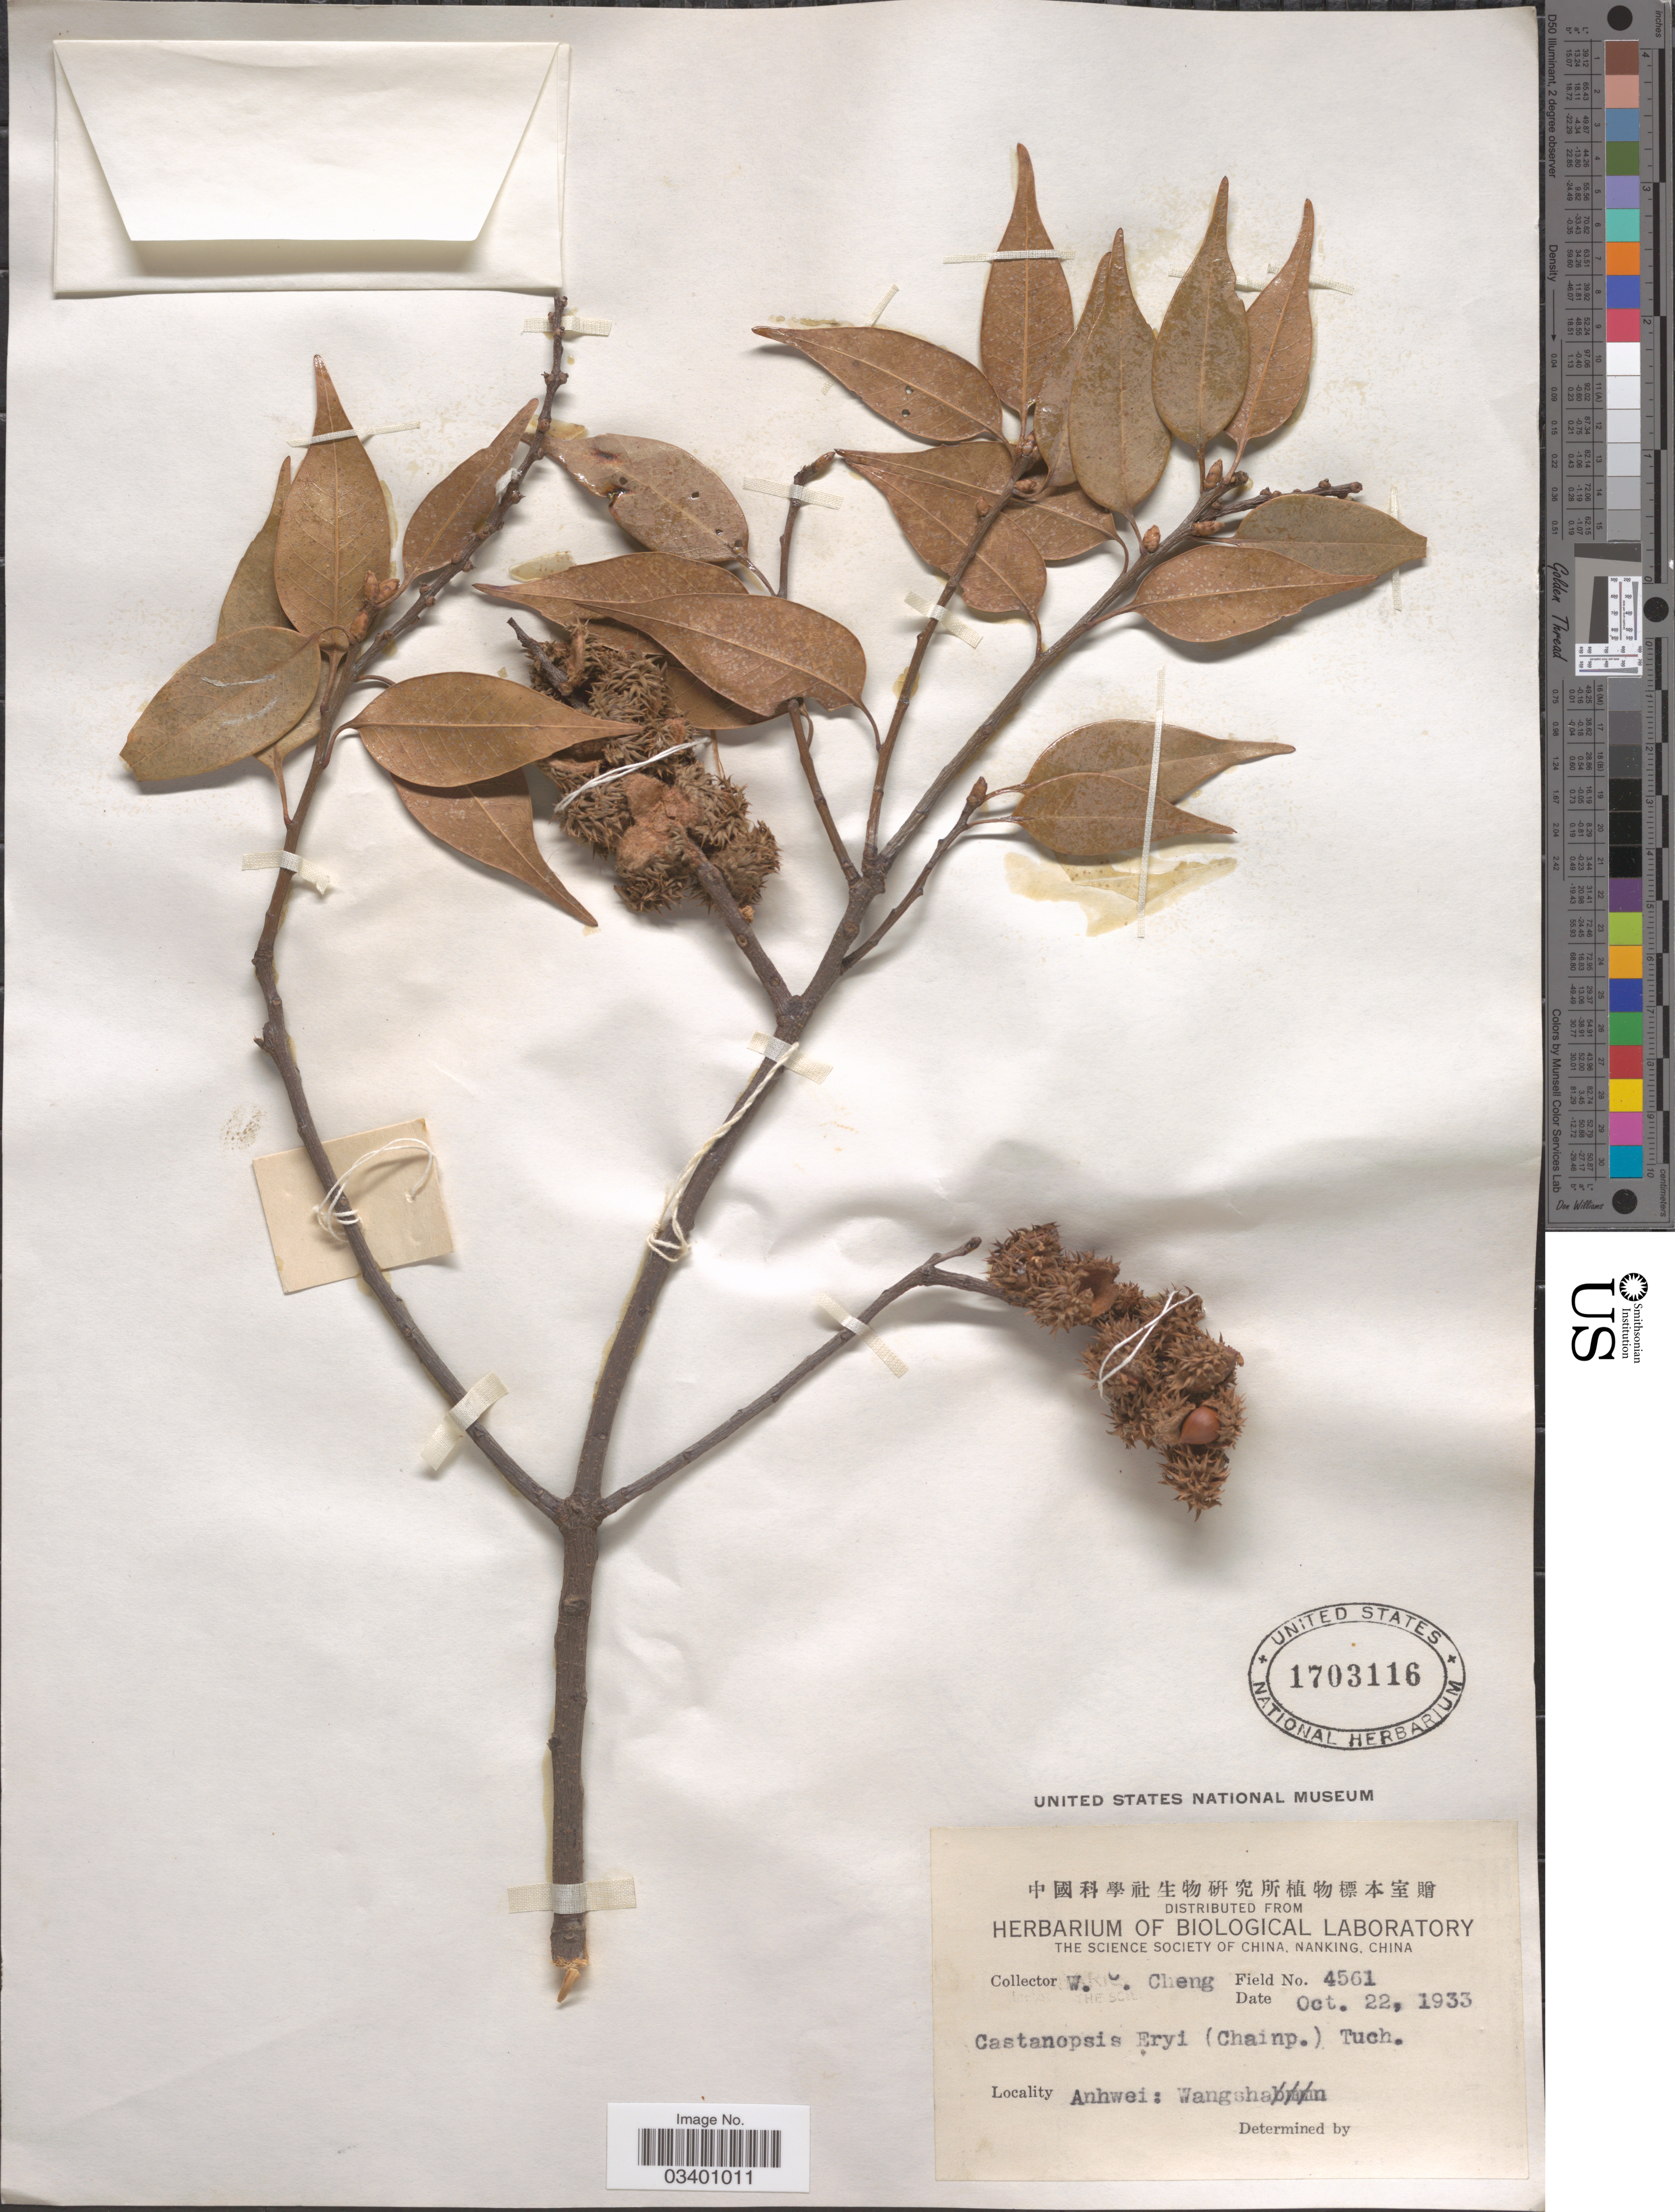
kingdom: Plantae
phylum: Tracheophyta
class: Magnoliopsida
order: Fagales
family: Fagaceae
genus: Castanopsis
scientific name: Castanopsis eyrei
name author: Tutcher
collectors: W. C. Cheng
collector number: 4561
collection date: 1933-10-22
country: China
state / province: Anhui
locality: Anhwei: Wangsha.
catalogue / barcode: US 1703116